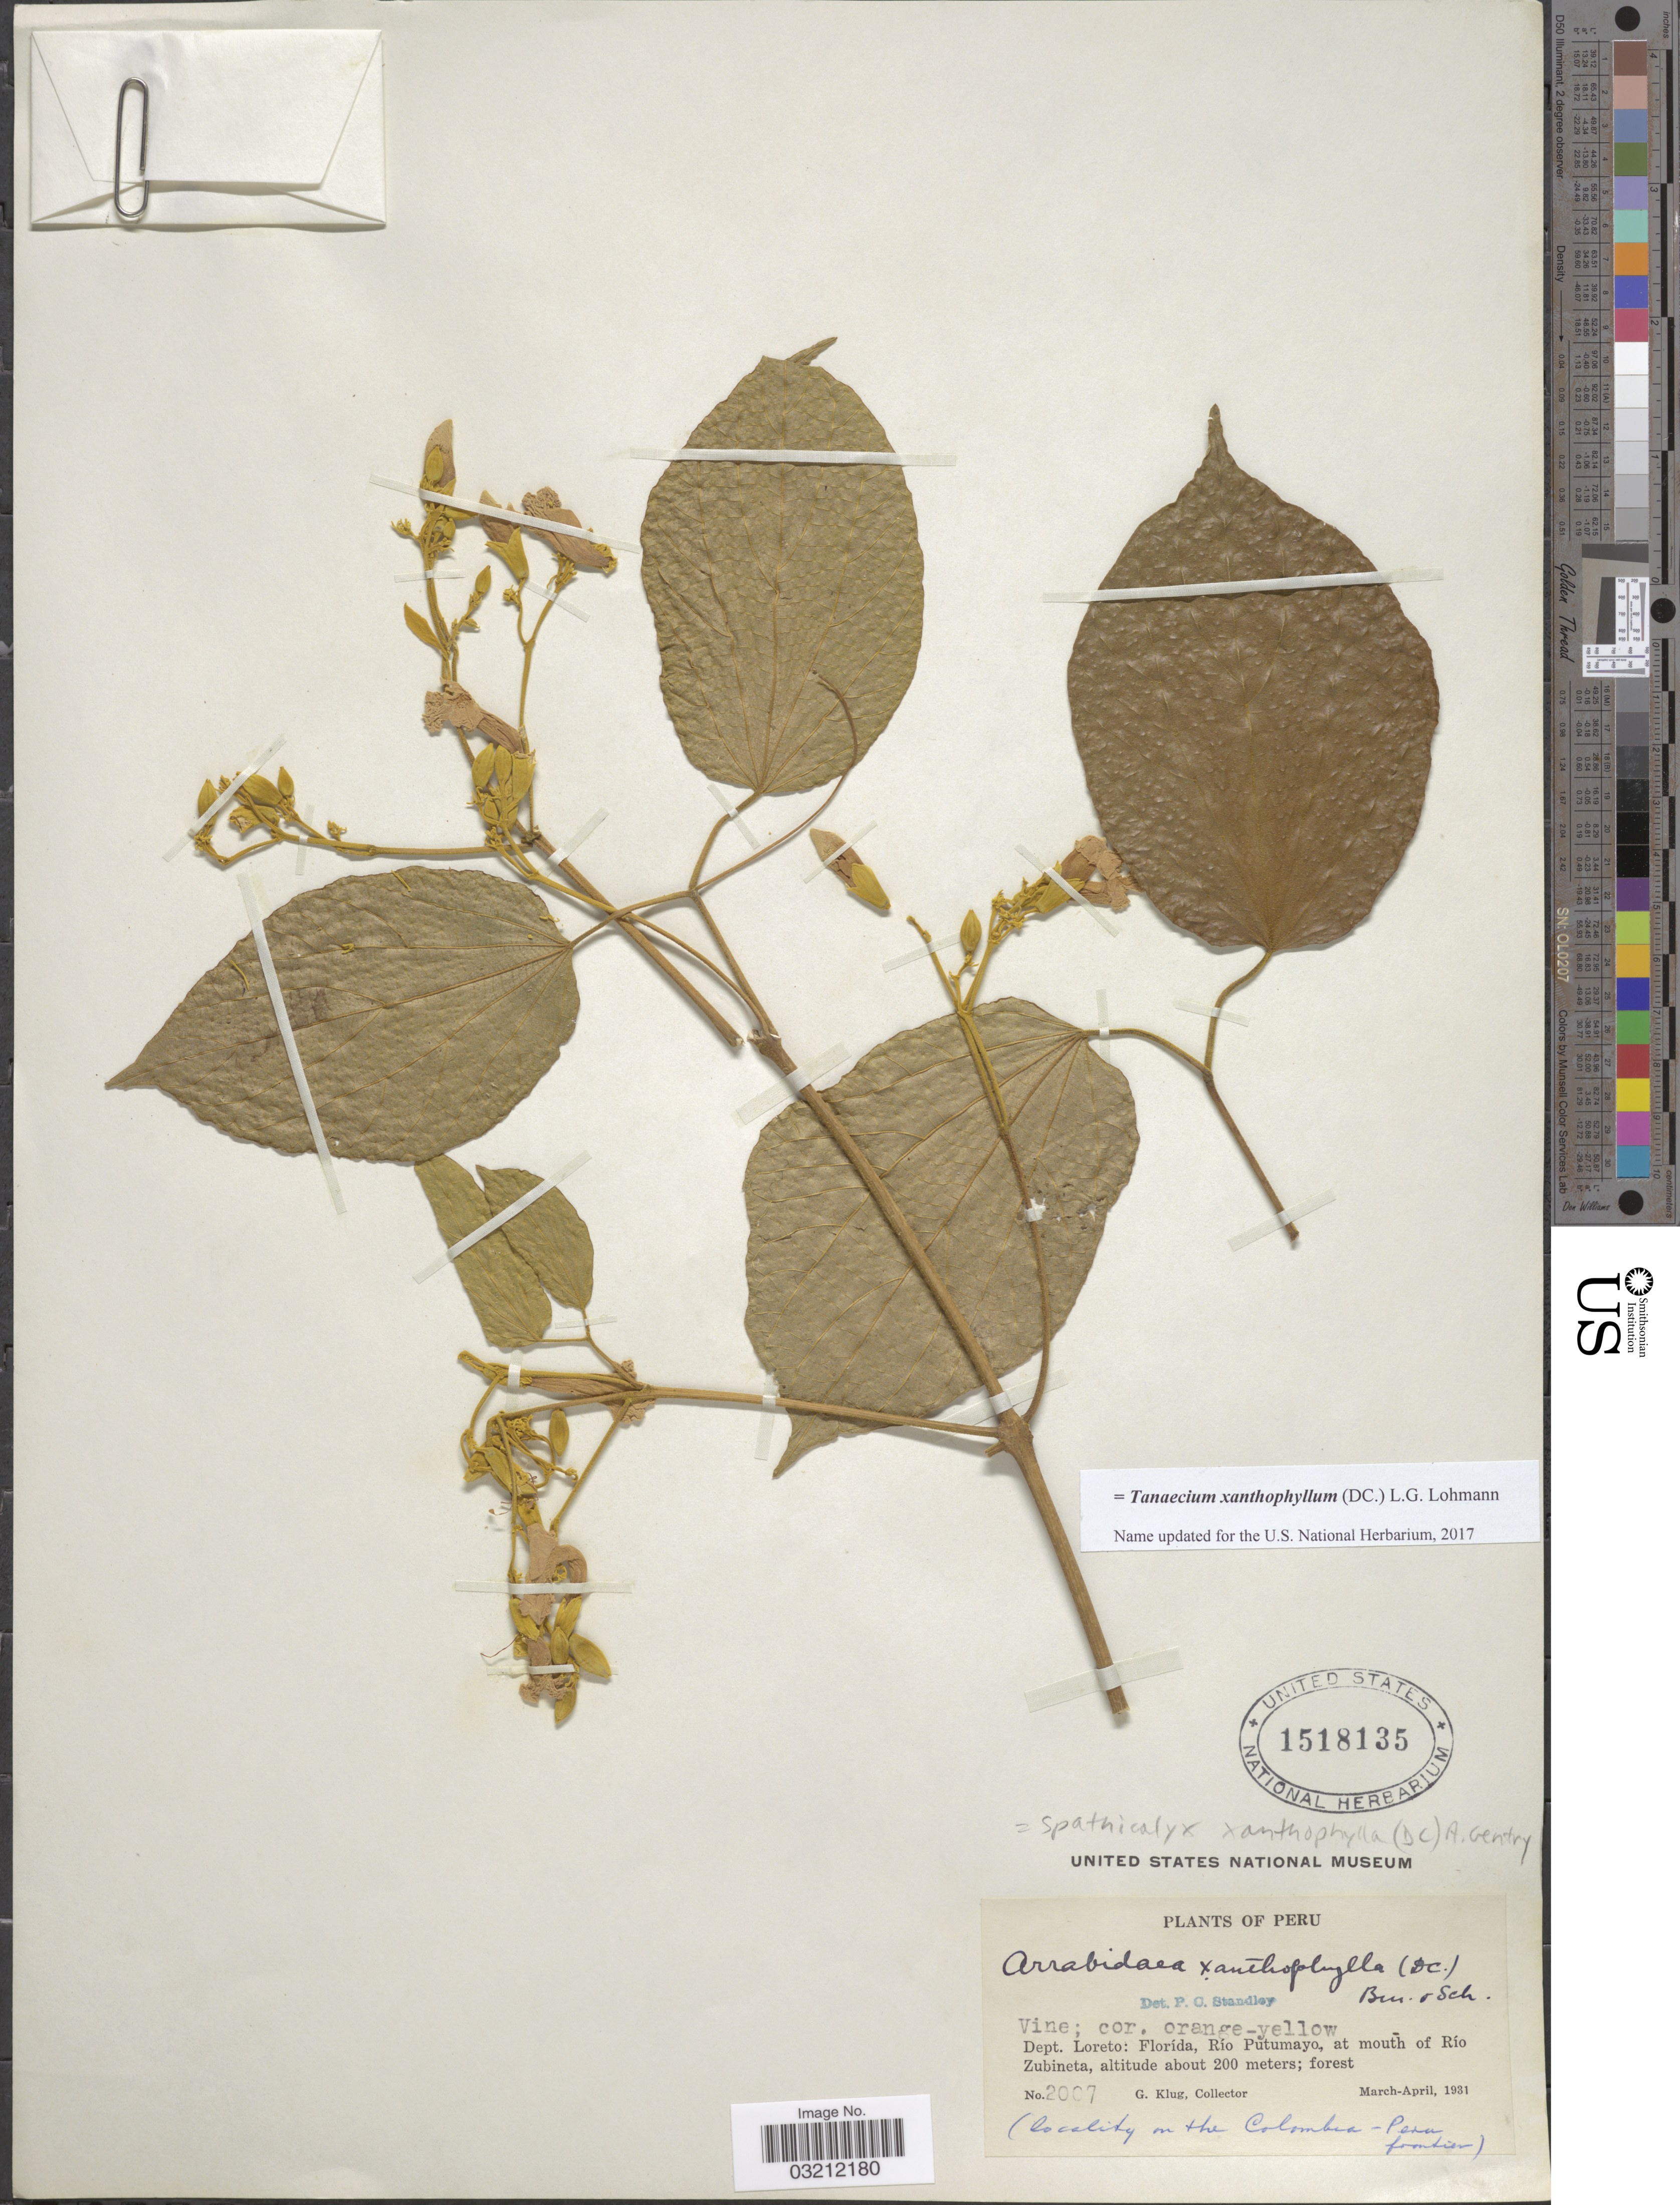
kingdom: Plantae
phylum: Tracheophyta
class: Magnoliopsida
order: Lamiales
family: Bignoniaceae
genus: Tanaecium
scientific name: Tanaecium xanthophyllum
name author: (DC.) L.G. Lohmann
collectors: G. Klug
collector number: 2007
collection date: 1931-03/1931-04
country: Peru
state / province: Loreto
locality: Dept. Loreto: Florída, Río Putumayo, at mouth of Río Zubineta.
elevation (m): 200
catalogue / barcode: US 1518135